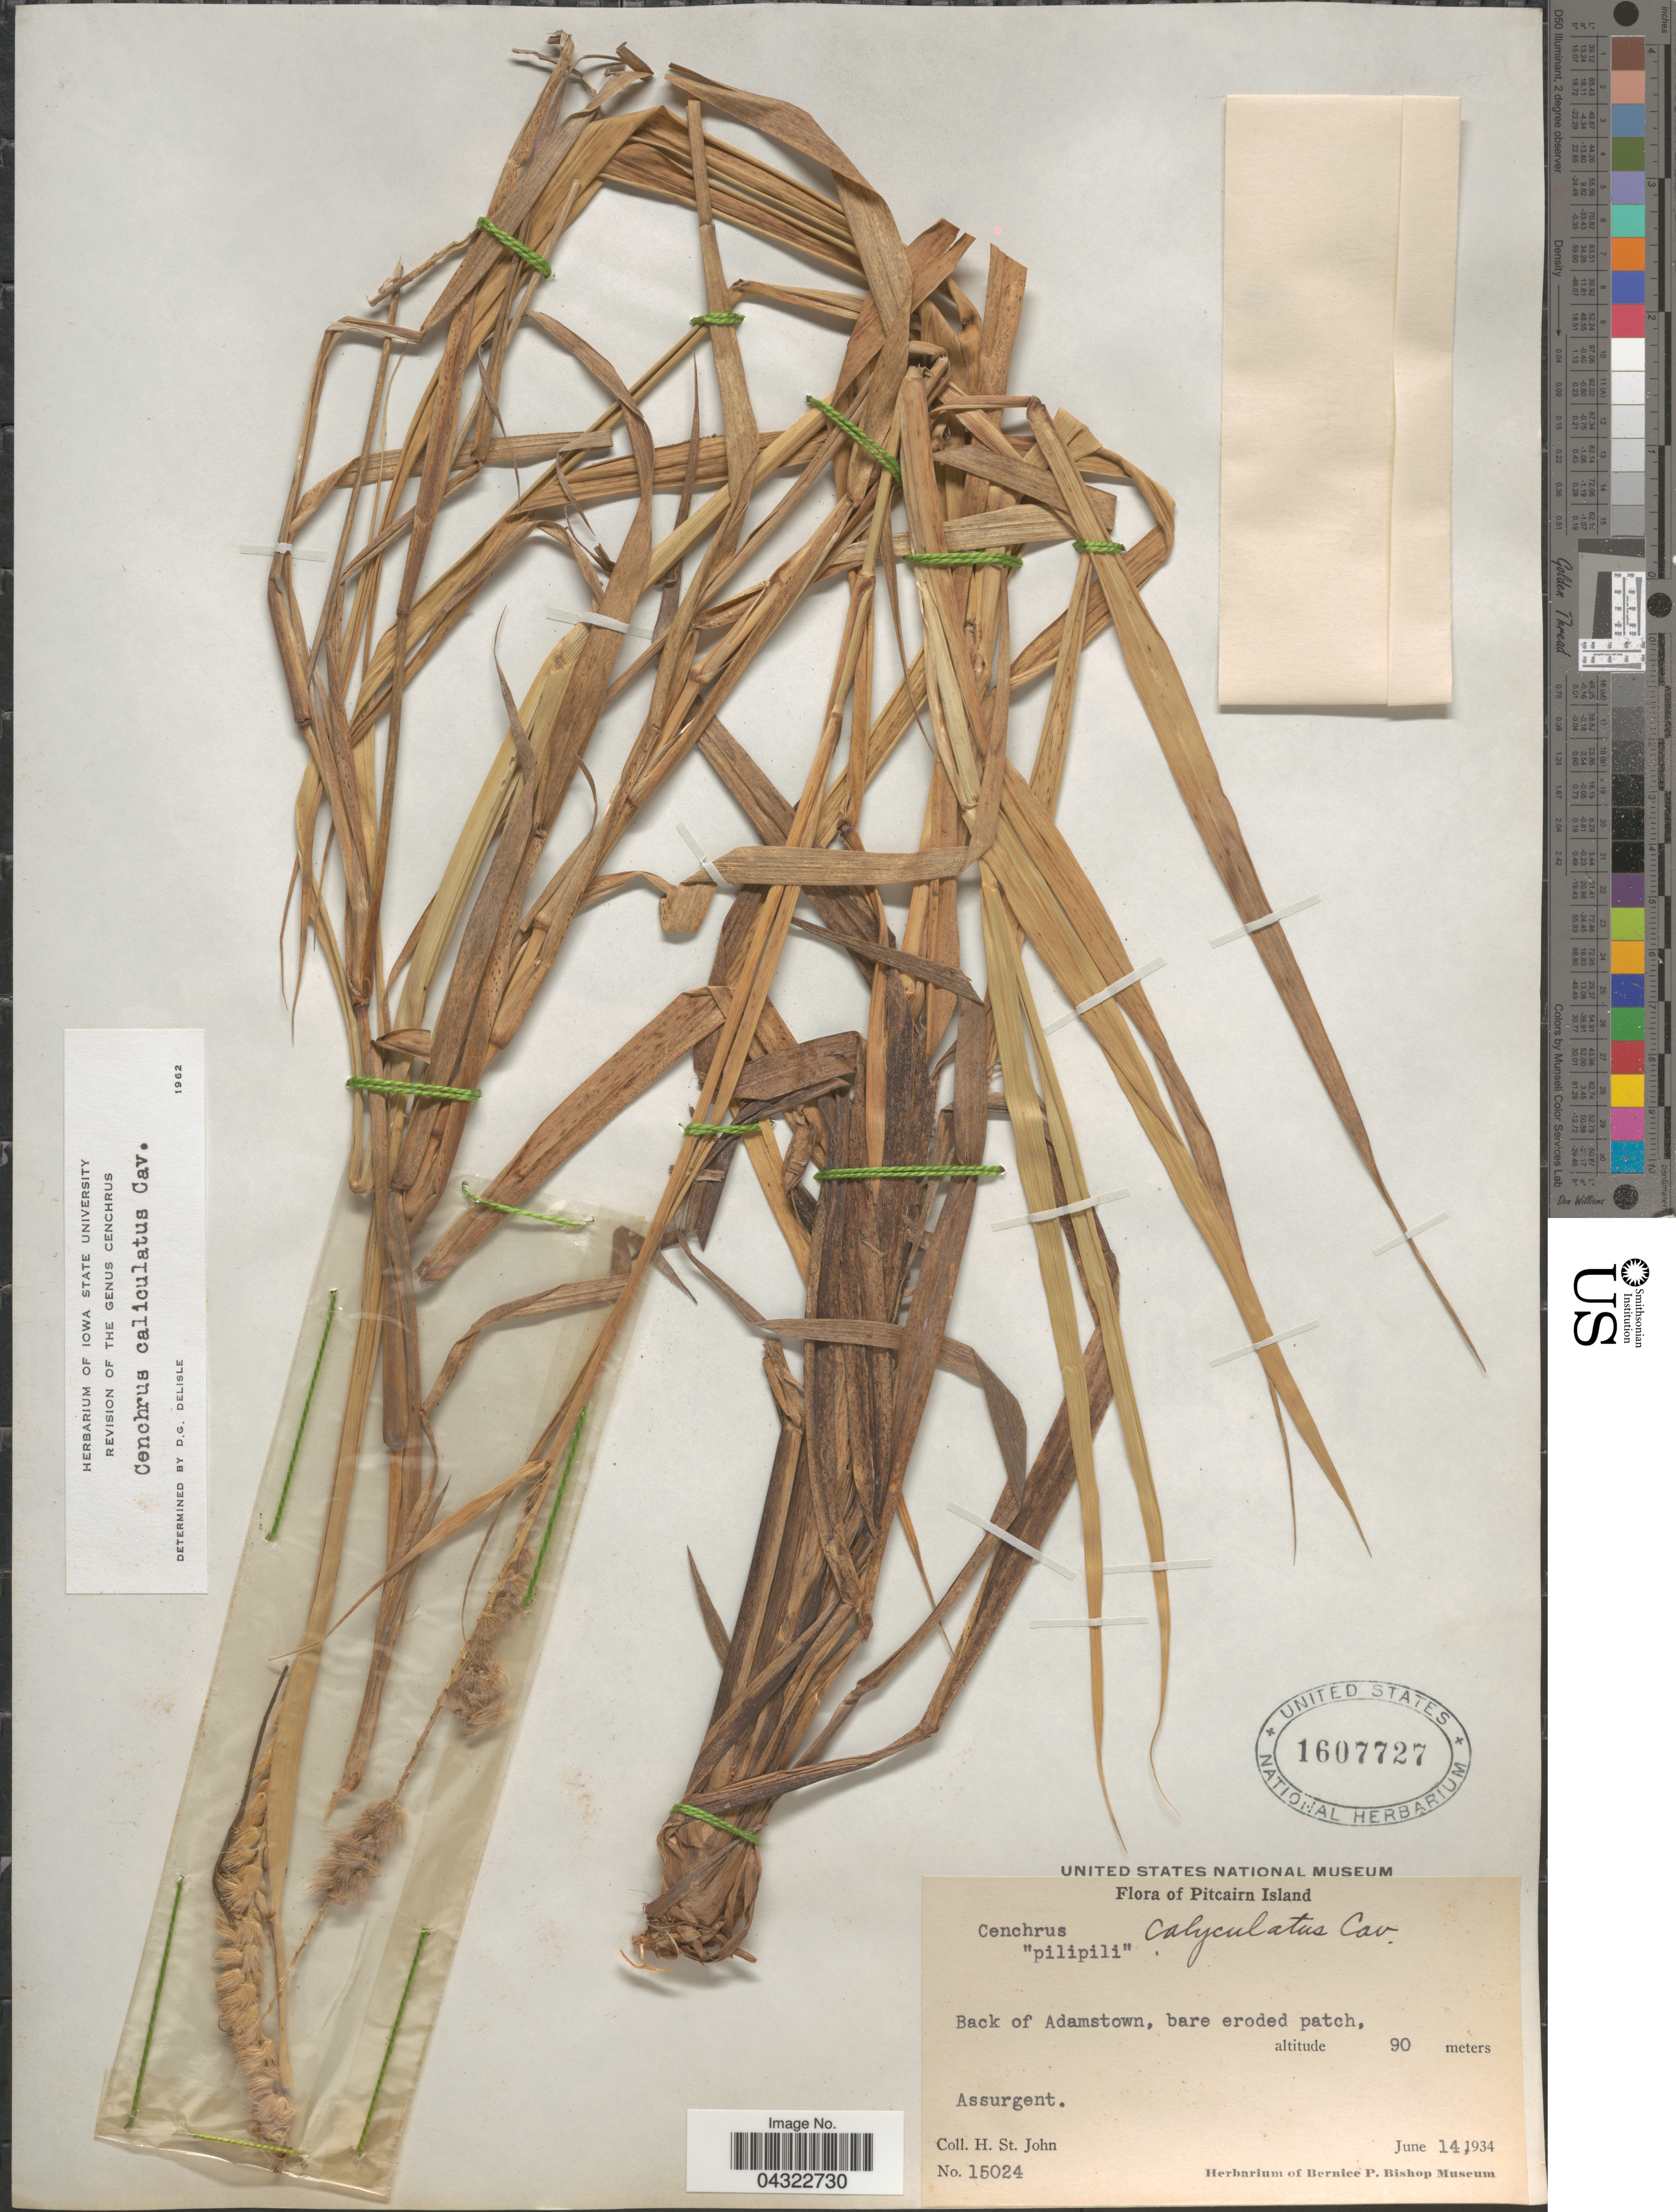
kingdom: Plantae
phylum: Tracheophyta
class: Liliopsida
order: Poales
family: Poaceae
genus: Cenchrus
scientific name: Cenchrus caliculatus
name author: Cav.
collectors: H. St. John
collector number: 15024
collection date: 1934-06-14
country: Pitcairn Islands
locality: Pitcairn Island. Back of Adamstown.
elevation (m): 90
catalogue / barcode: US 1607727